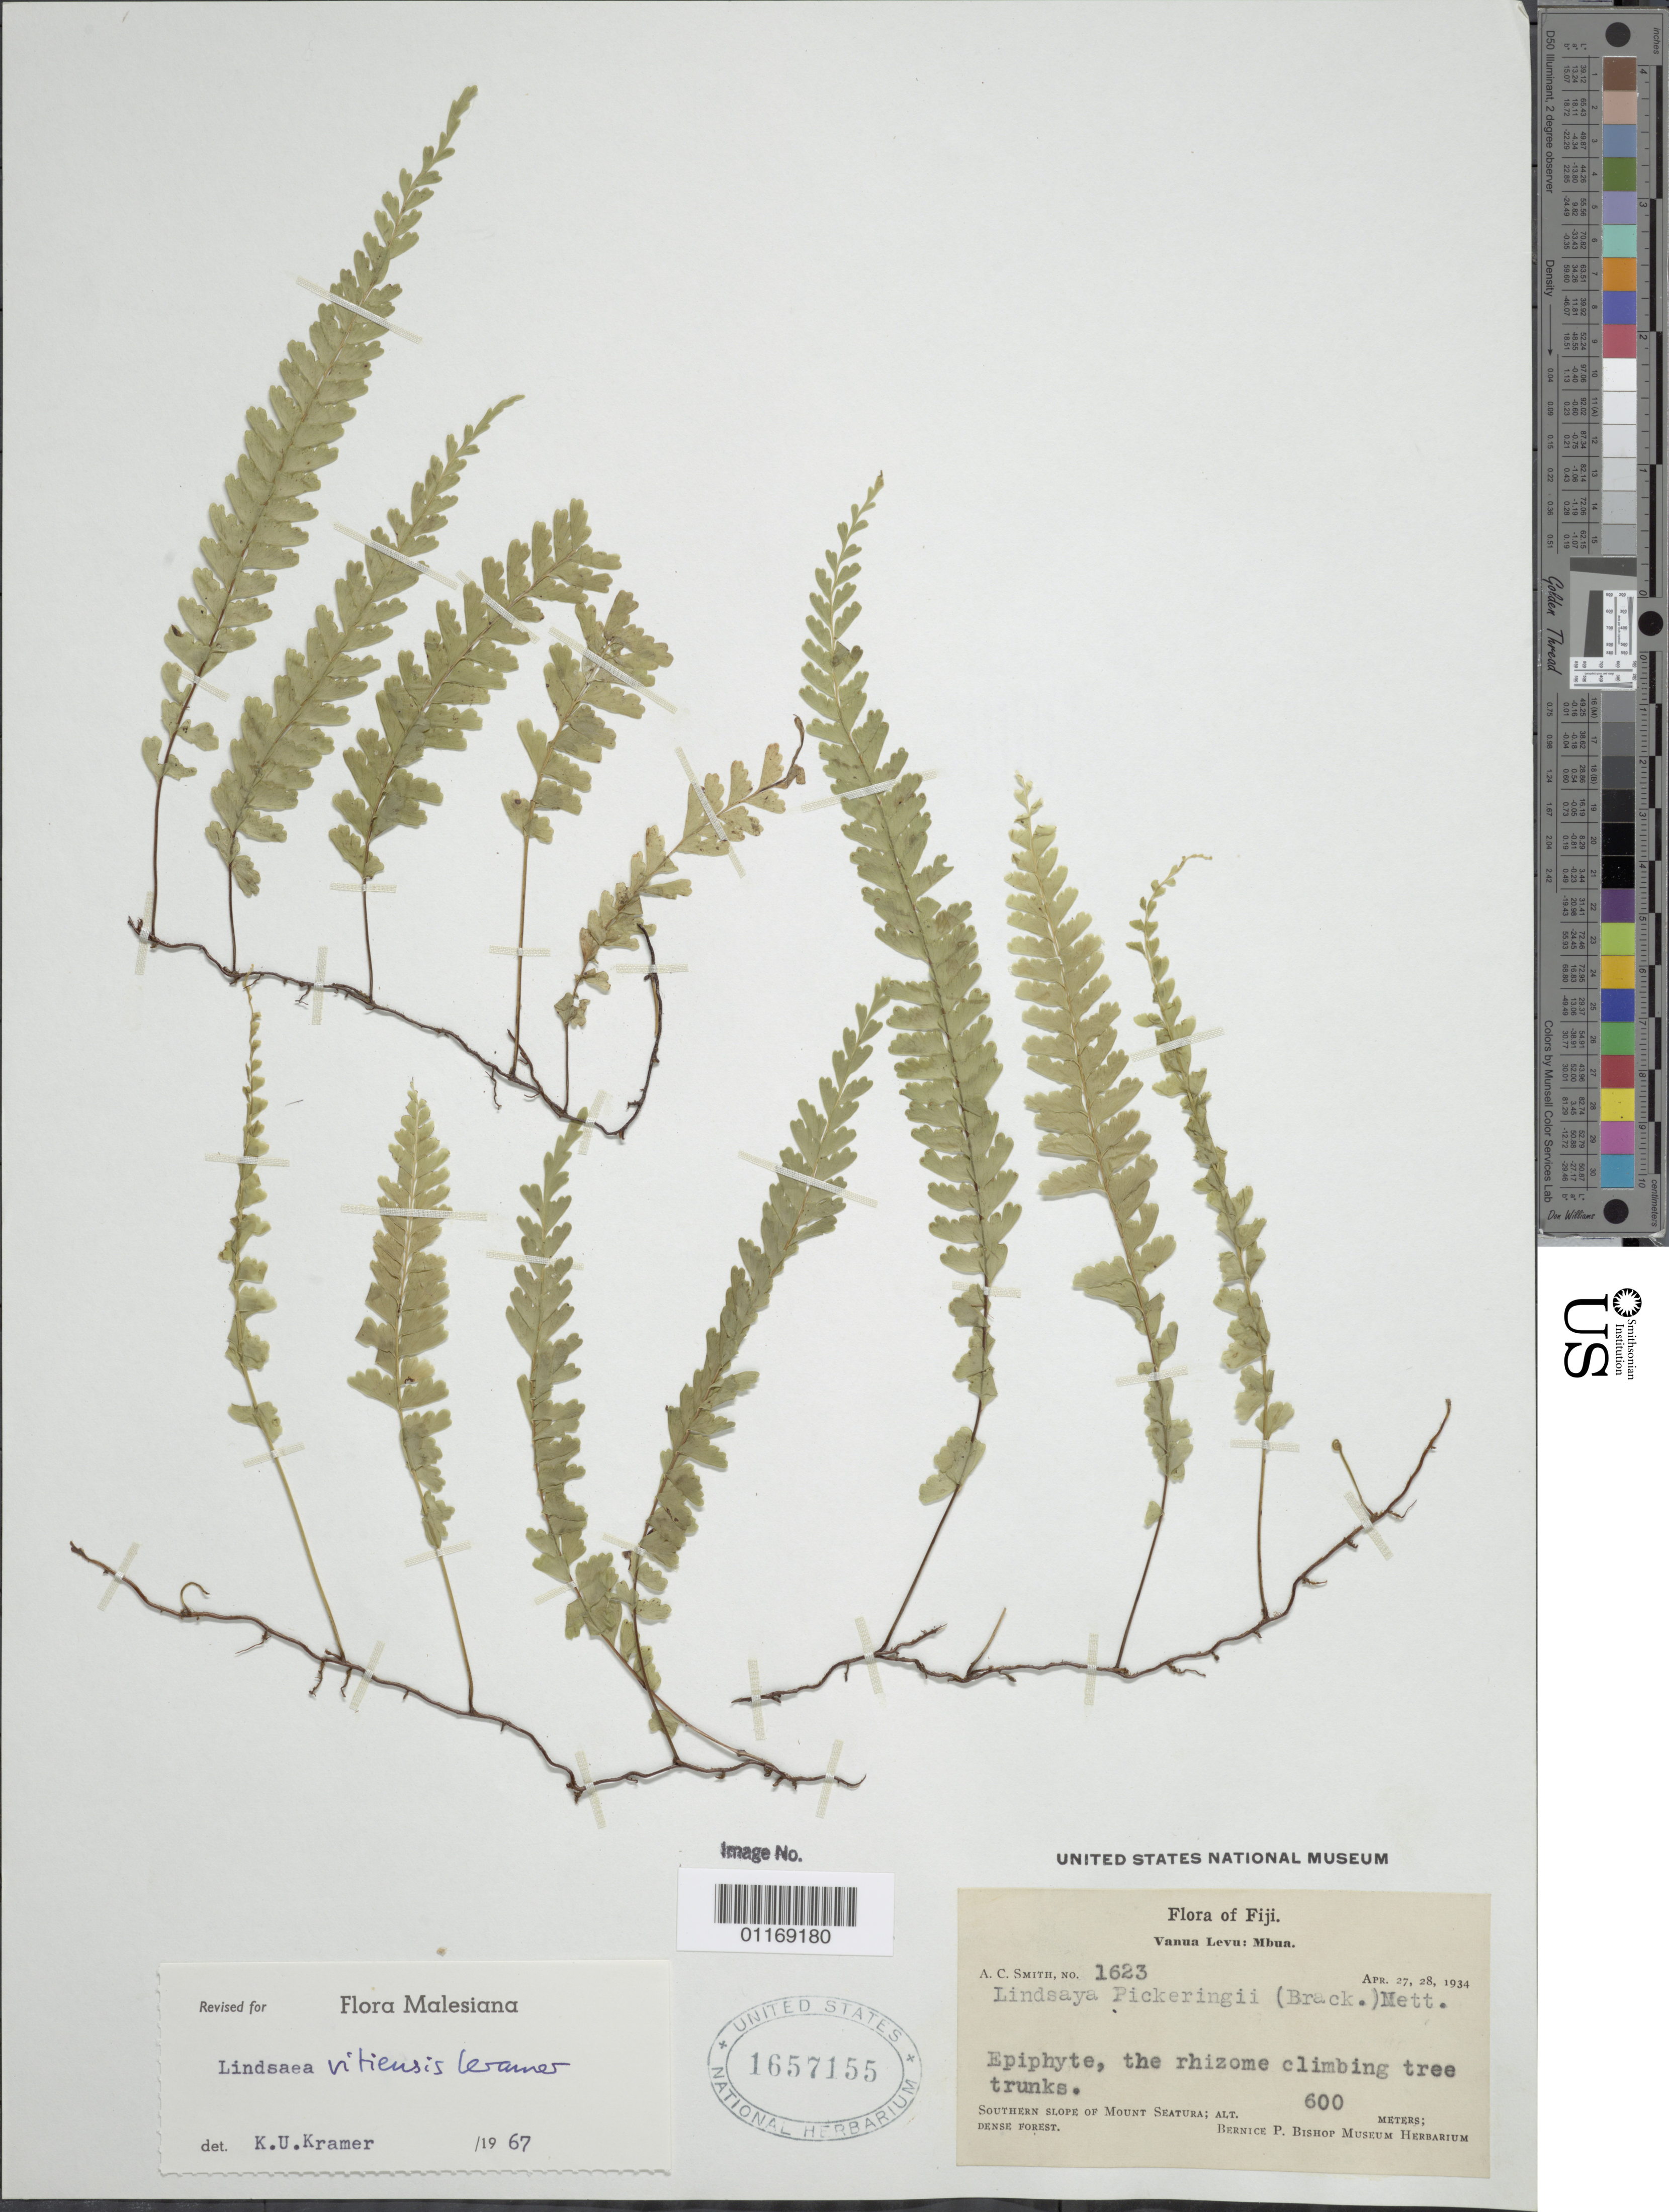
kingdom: Plantae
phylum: Tracheophyta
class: Polypodiopsida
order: Polypodiales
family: Lindsaeaceae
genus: Lindsaea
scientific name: Lindsaea pickeringii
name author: (Brack.) Mett.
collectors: A. C. Smith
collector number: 1623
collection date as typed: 27 Apr 1934 to 28 Apr 1934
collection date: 1934-04-27/1934-04-28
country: Fiji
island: Vanua Levu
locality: S slope of Mt. Seatura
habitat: Dense forest.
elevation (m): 600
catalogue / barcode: US 1657155